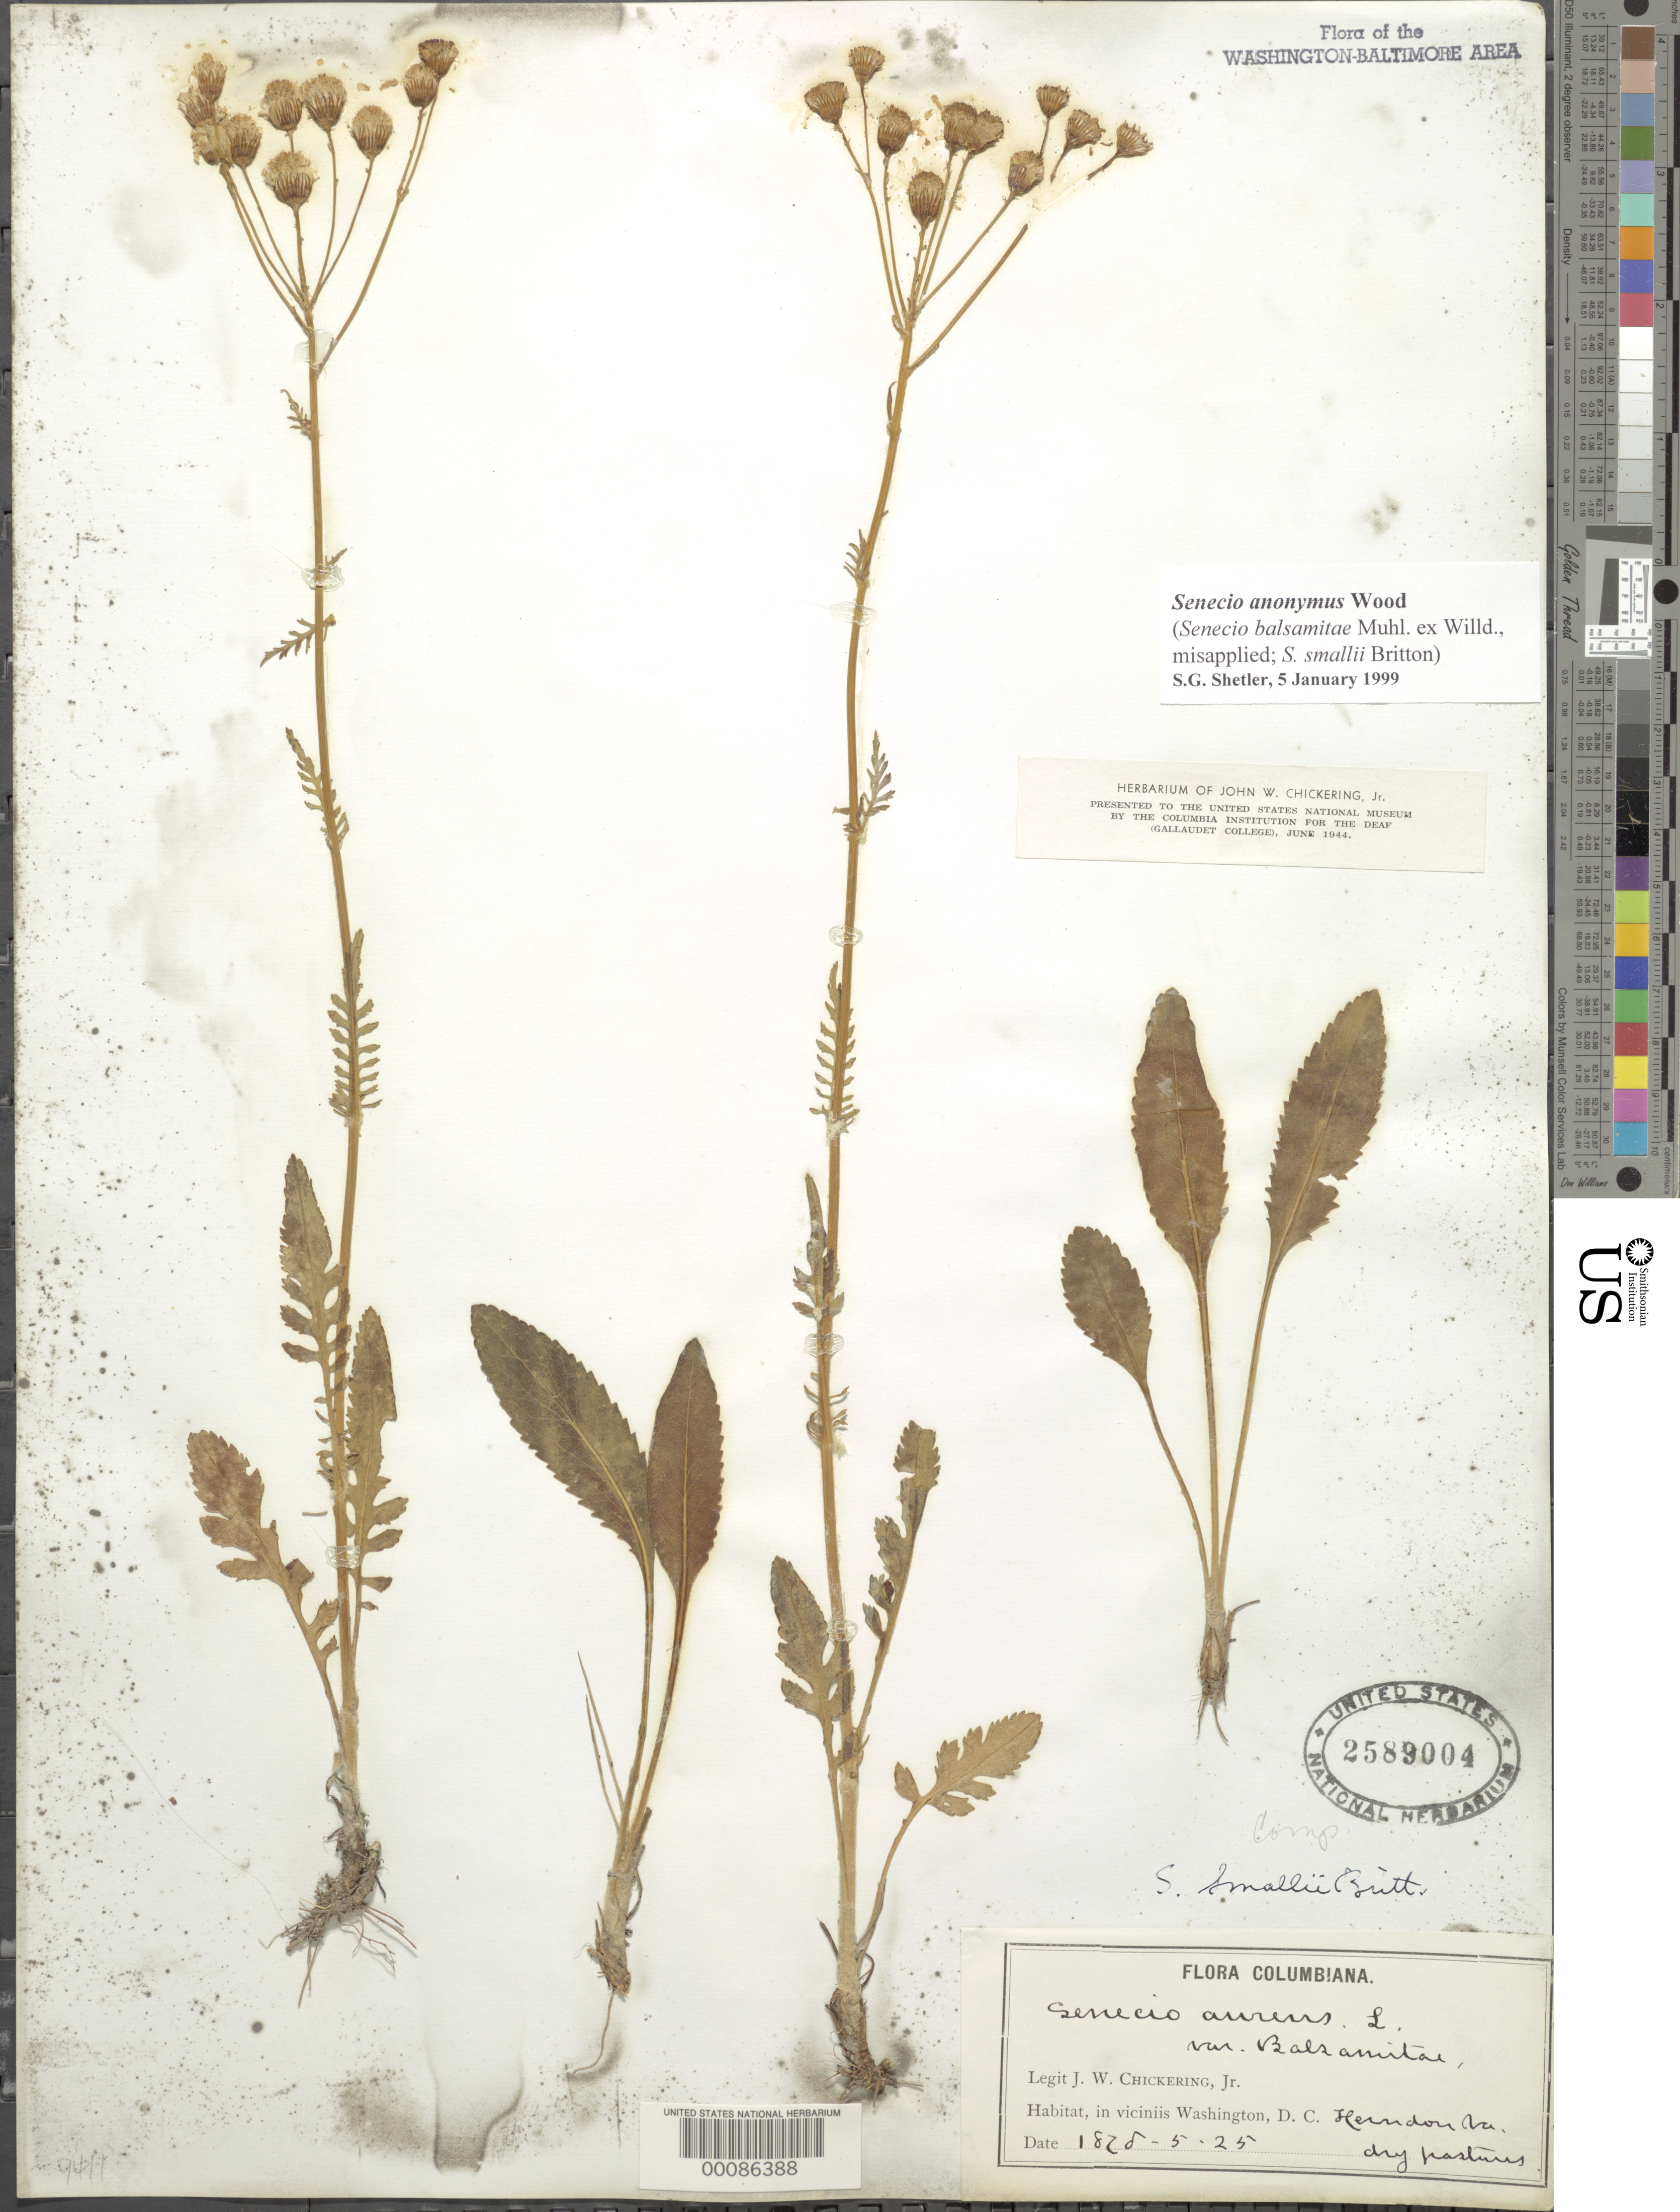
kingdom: Plantae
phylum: Tracheophyta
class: Magnoliopsida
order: Asterales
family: Asteraceae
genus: Packera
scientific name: Packera anonyma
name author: (Alph. Wood) W.A. Weber & Á. Löve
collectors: J. Chickering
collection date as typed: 25 May 1878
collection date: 1878-05-25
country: United States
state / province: Virginia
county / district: Fairfax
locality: Herndon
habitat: Dry pastures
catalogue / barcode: US 2589004